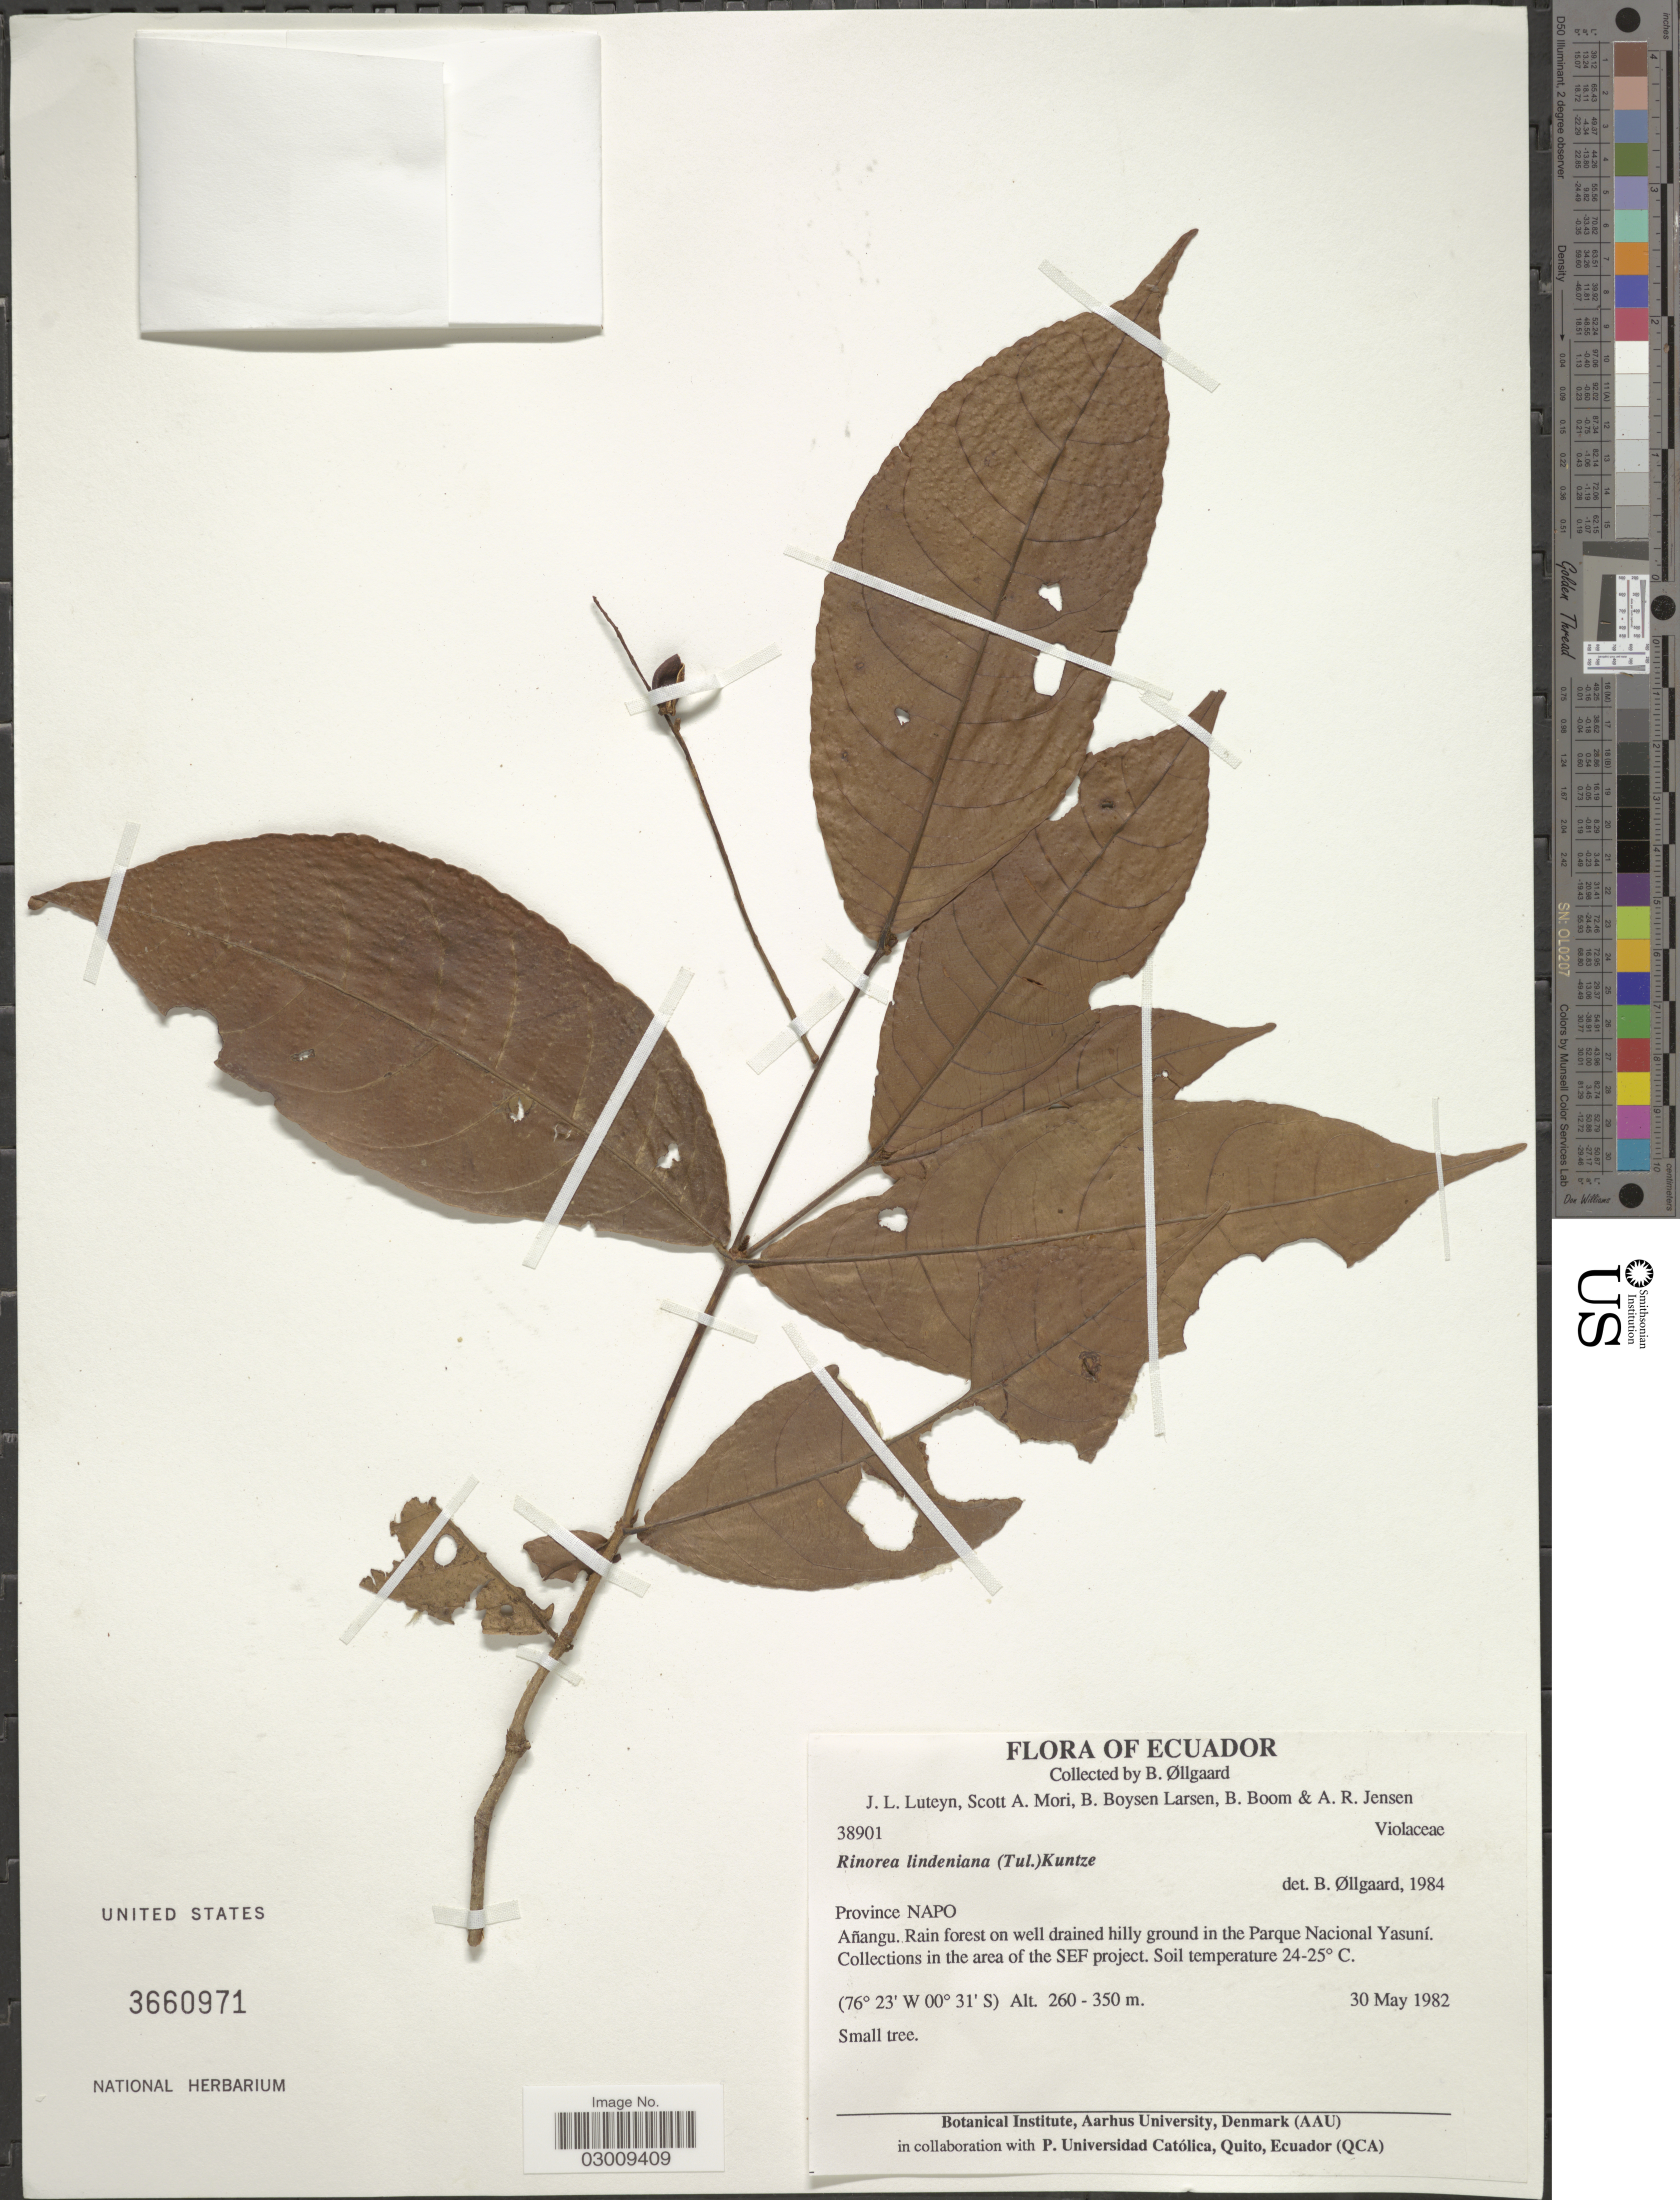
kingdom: Plantae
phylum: Tracheophyta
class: Magnoliopsida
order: Malpighiales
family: Violaceae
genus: Rinorea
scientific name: Rinorea lindeniana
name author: (Tul.) Kuntze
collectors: B. Øllgaard, J. Luteyn, S. Mori, B. Boysen Larsen & et al.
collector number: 38901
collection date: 1982-05-30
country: Ecuador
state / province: Napo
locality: Province Napo. Añangu. Rain forest on well drained hilly ground in the Parque Nacional Yasuní. Collections in the area of the SEF project.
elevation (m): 260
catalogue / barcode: US 3660971